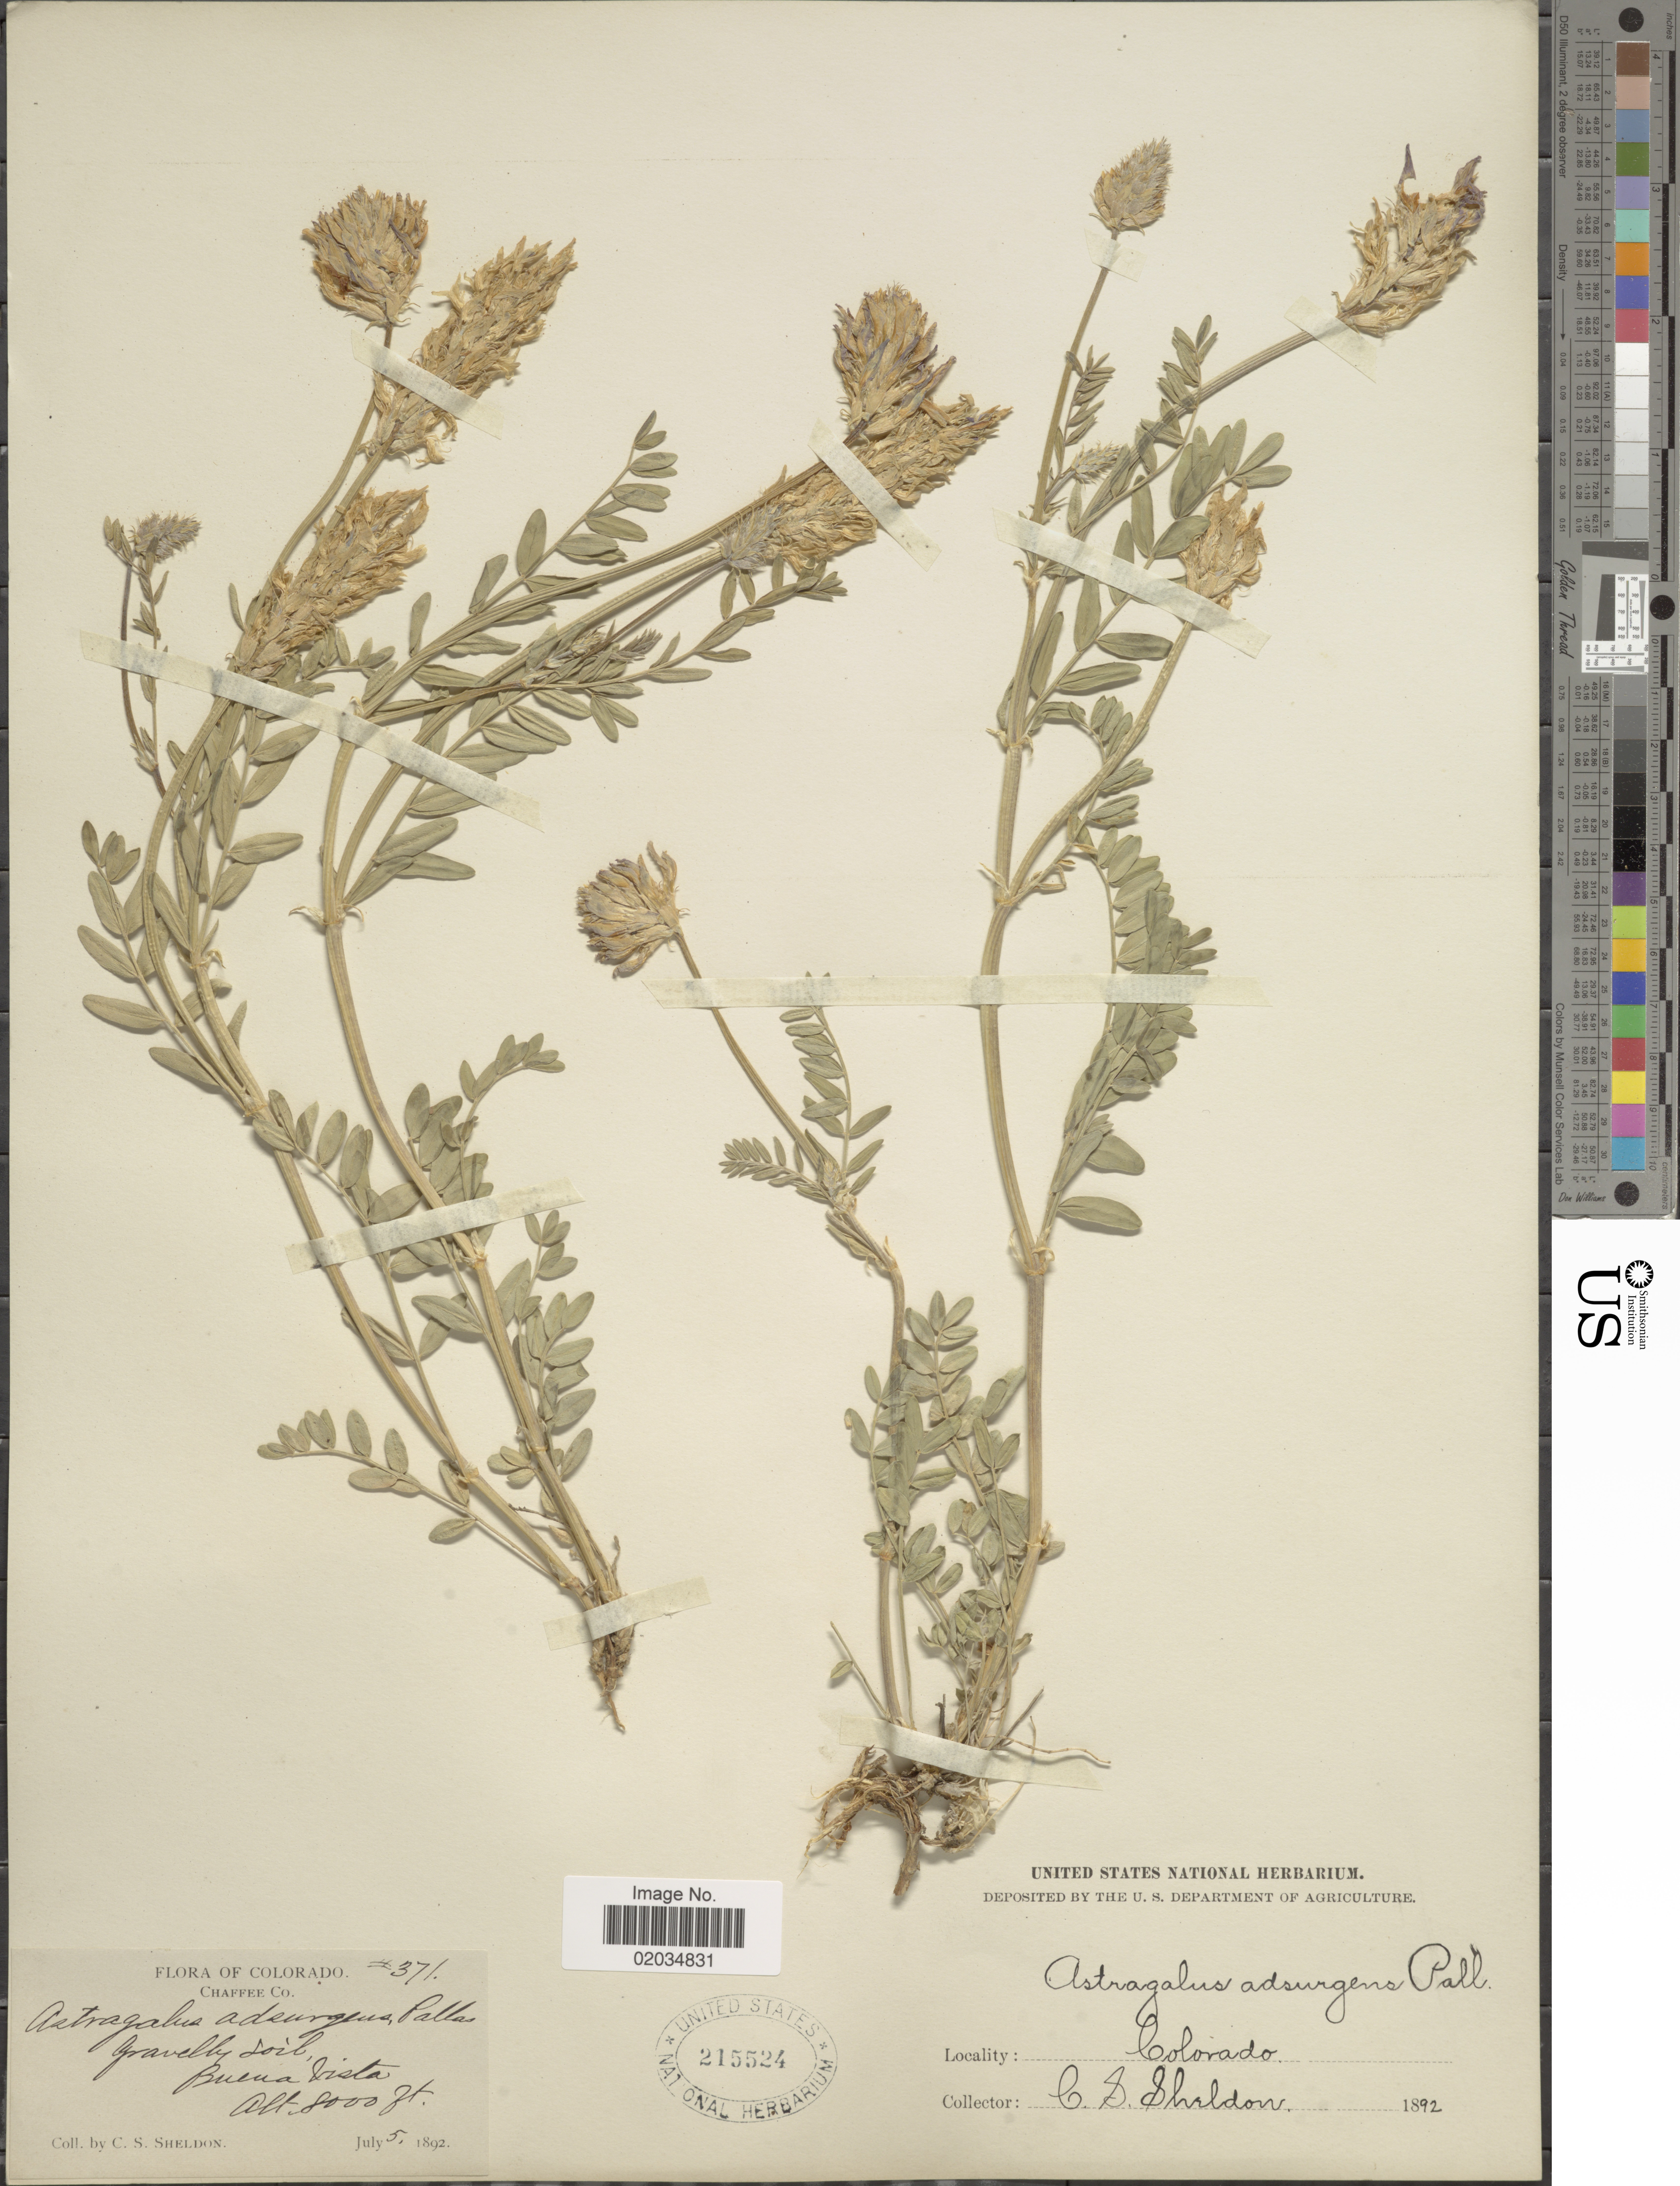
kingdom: Plantae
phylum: Tracheophyta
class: Magnoliopsida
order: Fabales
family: Fabaceae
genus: Astragalus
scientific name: Astragalus striatus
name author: Nutt.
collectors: C. S. Sheldon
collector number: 371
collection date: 1892-07-05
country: United States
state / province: Colorado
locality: Chaffee Co. Buena Vista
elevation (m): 2438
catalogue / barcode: US 215524